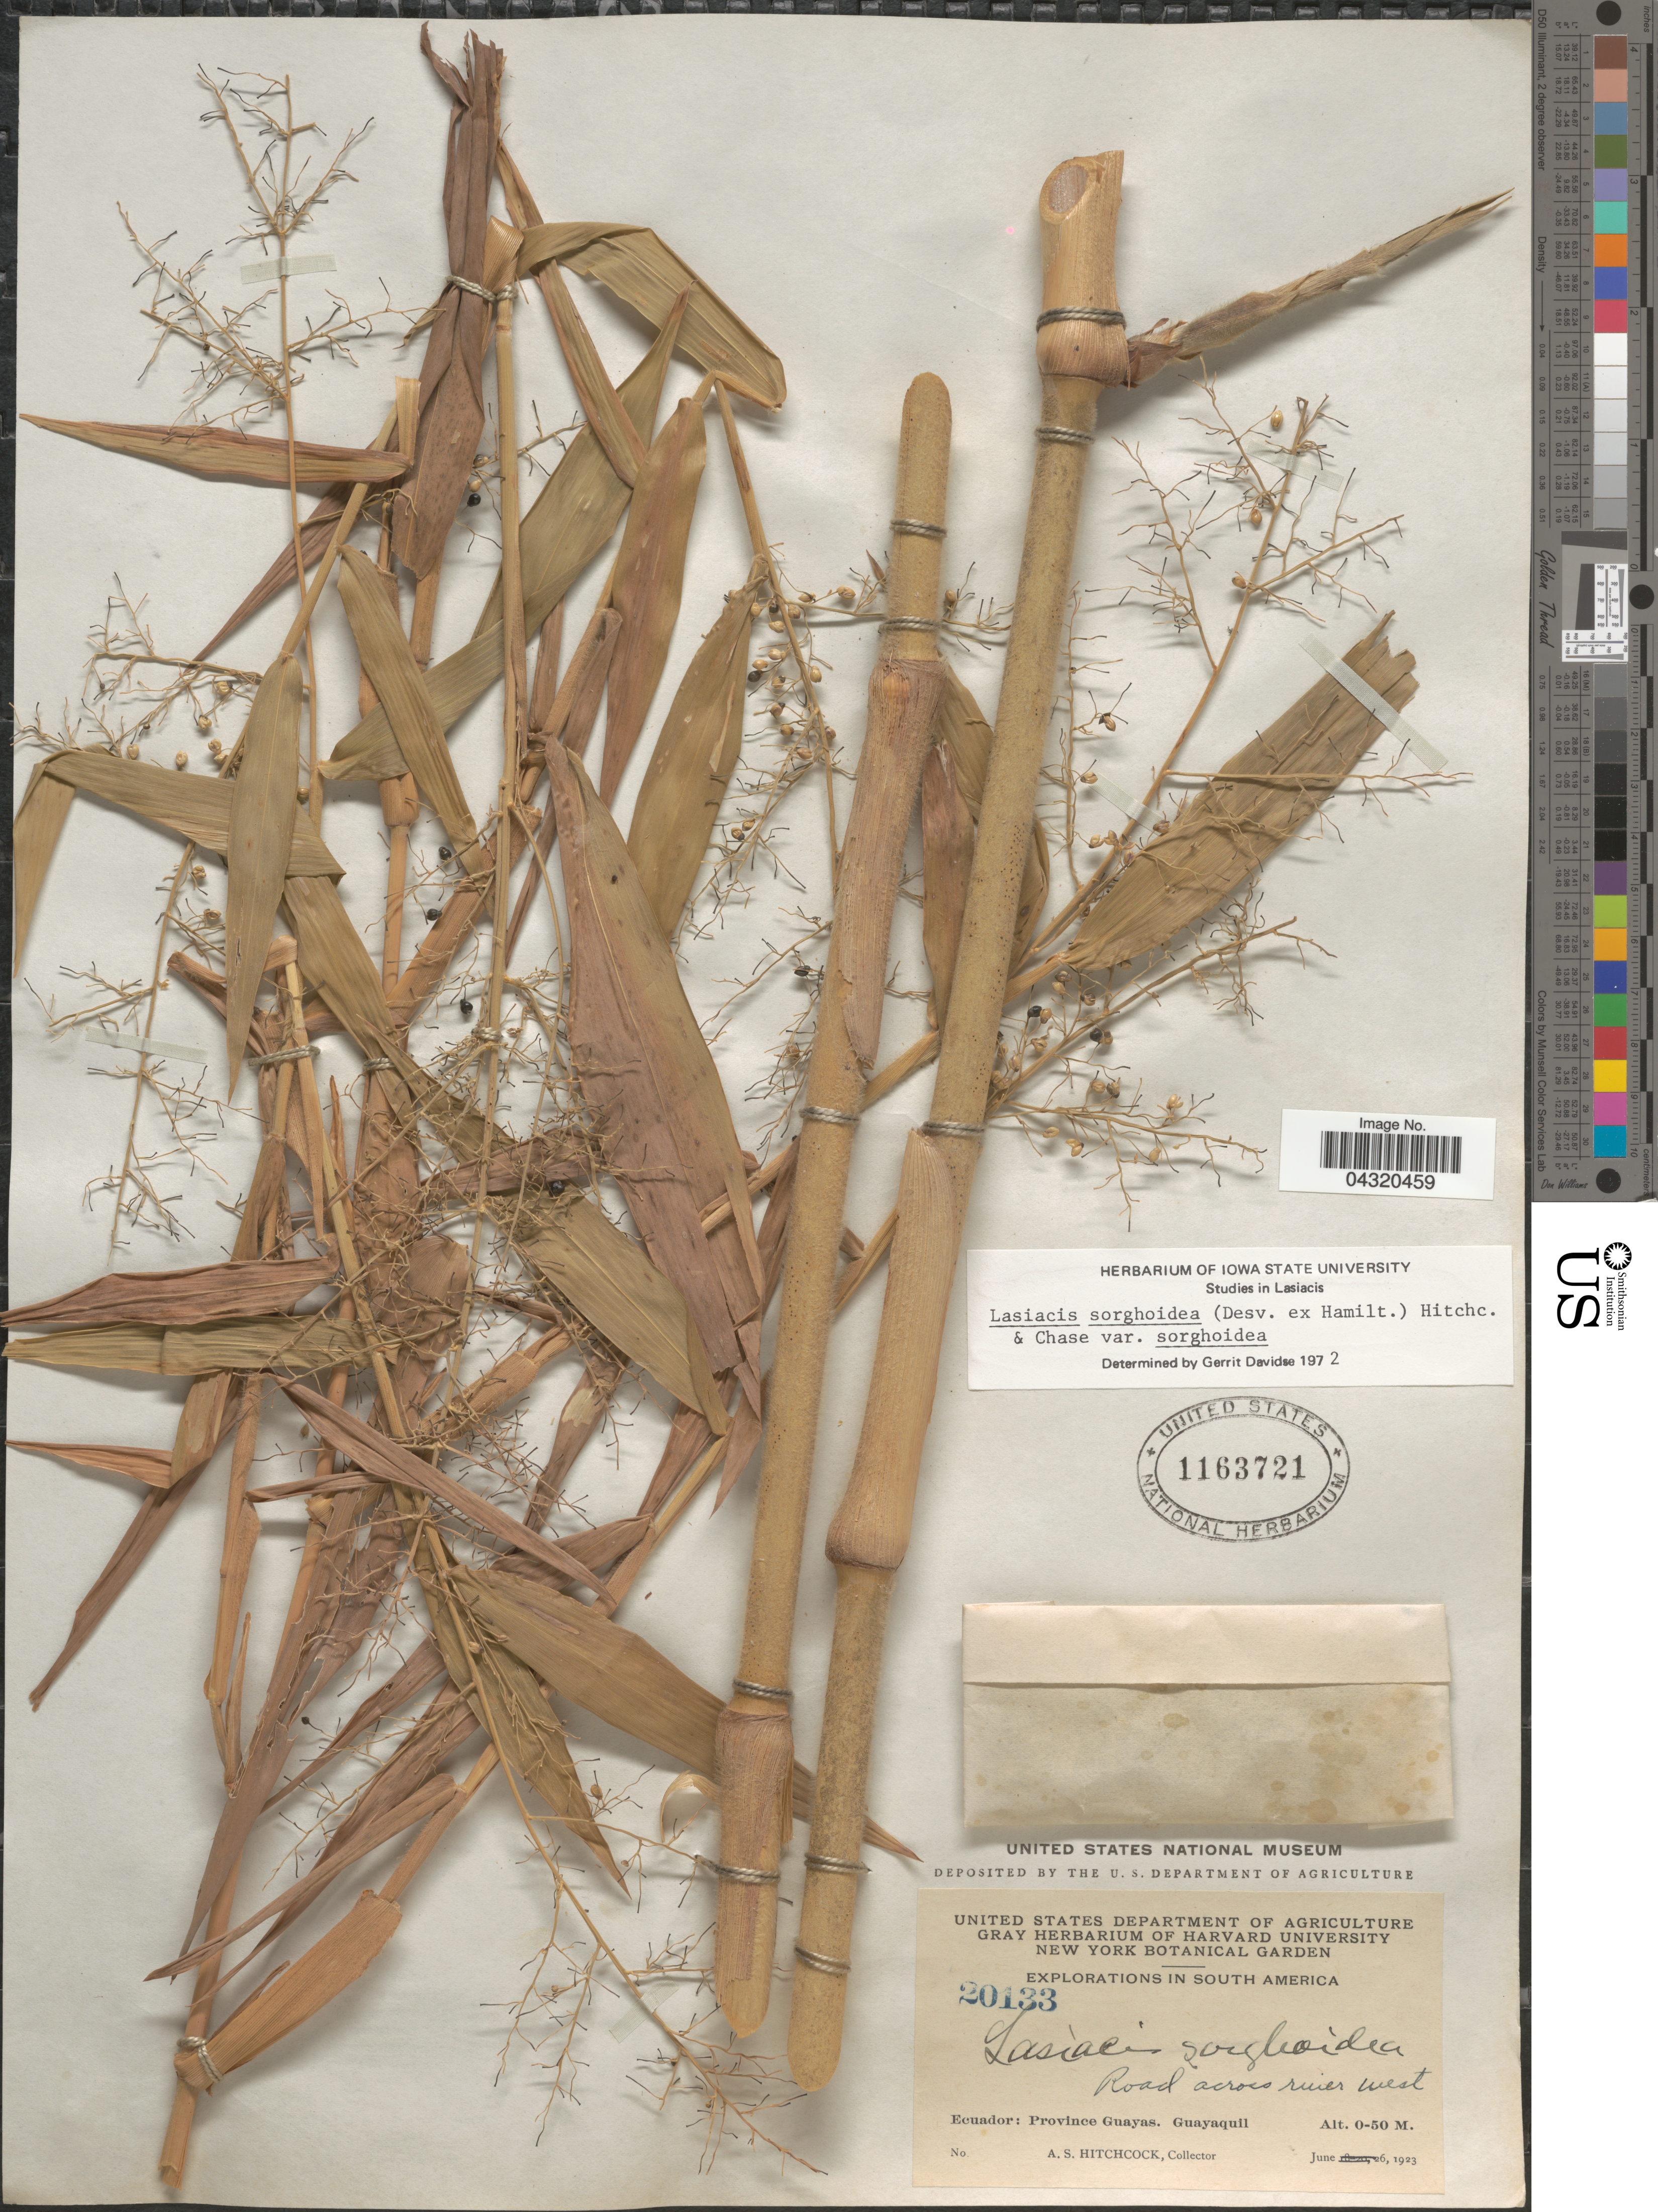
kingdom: Plantae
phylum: Tracheophyta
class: Liliopsida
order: Poales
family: Poaceae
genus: Lasiacis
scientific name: Lasiacis sorghoidea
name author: (Desv. ex Ham.) Hitchc. & Chase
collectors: A. S. Hitchcock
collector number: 20133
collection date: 1923-06-26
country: Ecuador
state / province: Guayas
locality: Explorations in South America. Road across river west. Guayaquil.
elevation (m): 0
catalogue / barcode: US 1163721